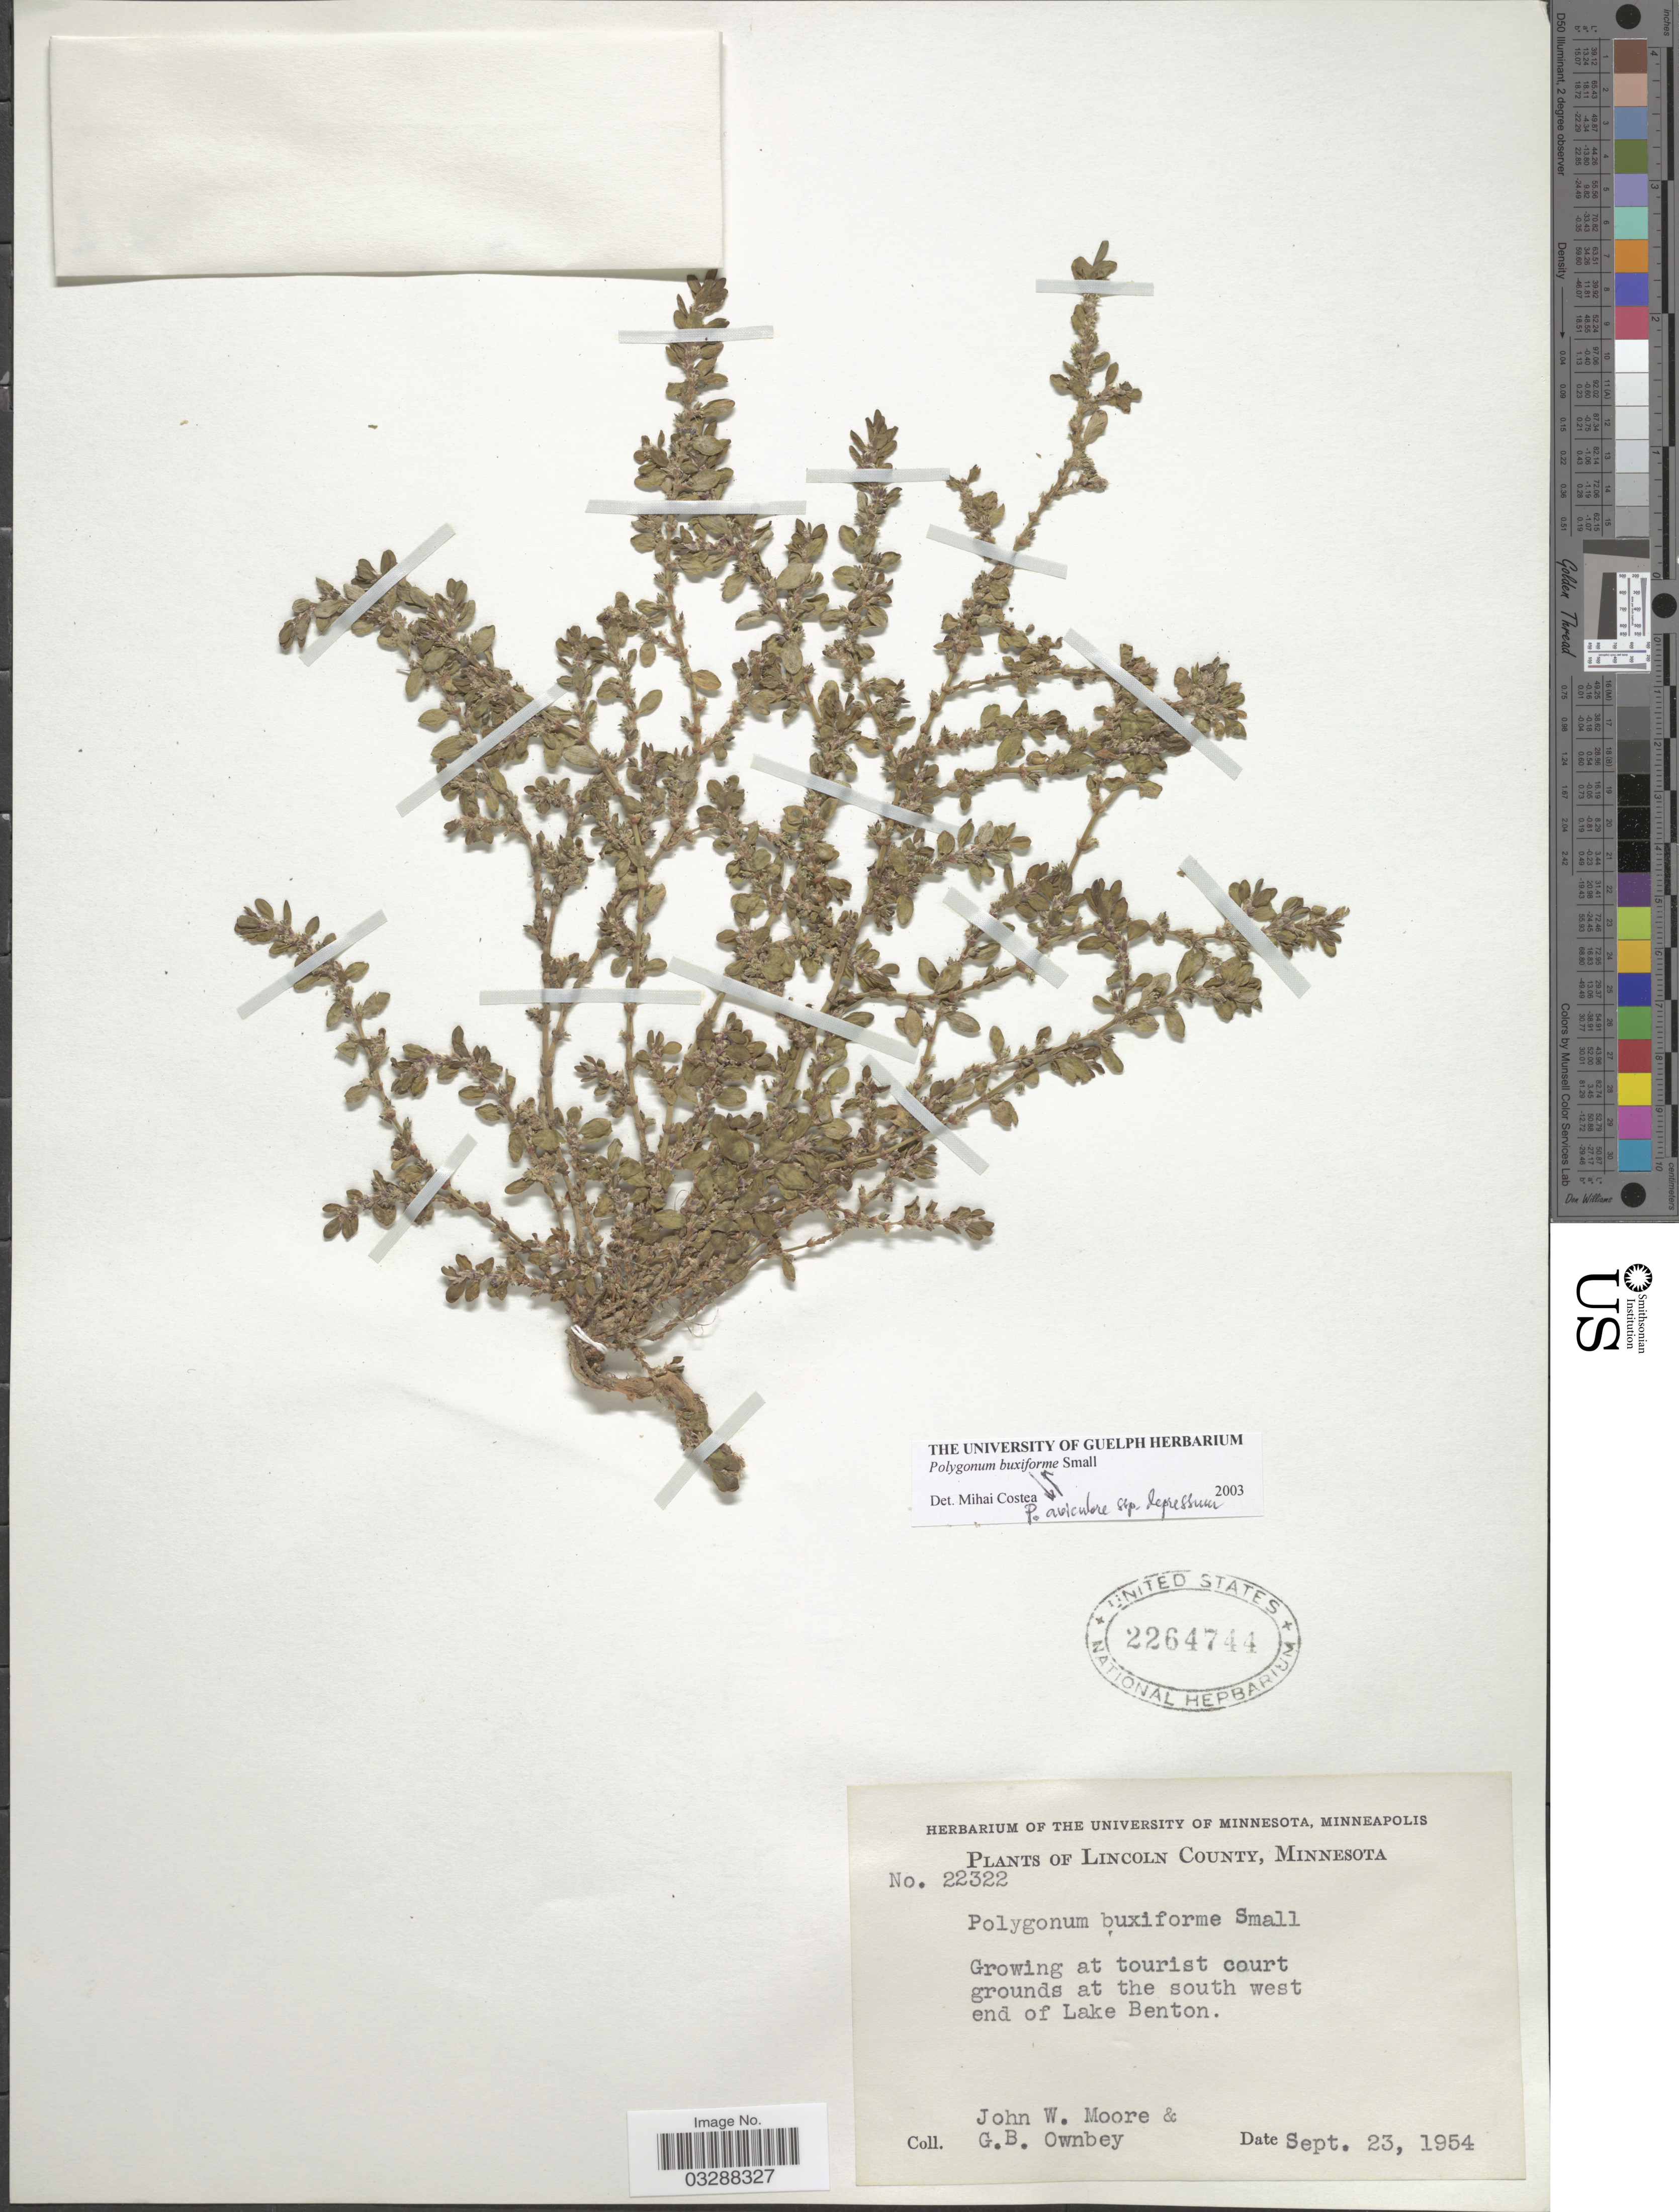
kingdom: Plantae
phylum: Tracheophyta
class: Magnoliopsida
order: Caryophyllales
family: Polygonaceae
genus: Polygonum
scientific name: Polygonum buxiforme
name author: Small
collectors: J. Moore & G. B. Ownbey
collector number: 22322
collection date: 1954-09-23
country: United States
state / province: Minnesota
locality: Lincoln County, Growing at tourist court grounds at the south west end of Lake Benton.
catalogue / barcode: US 2264744